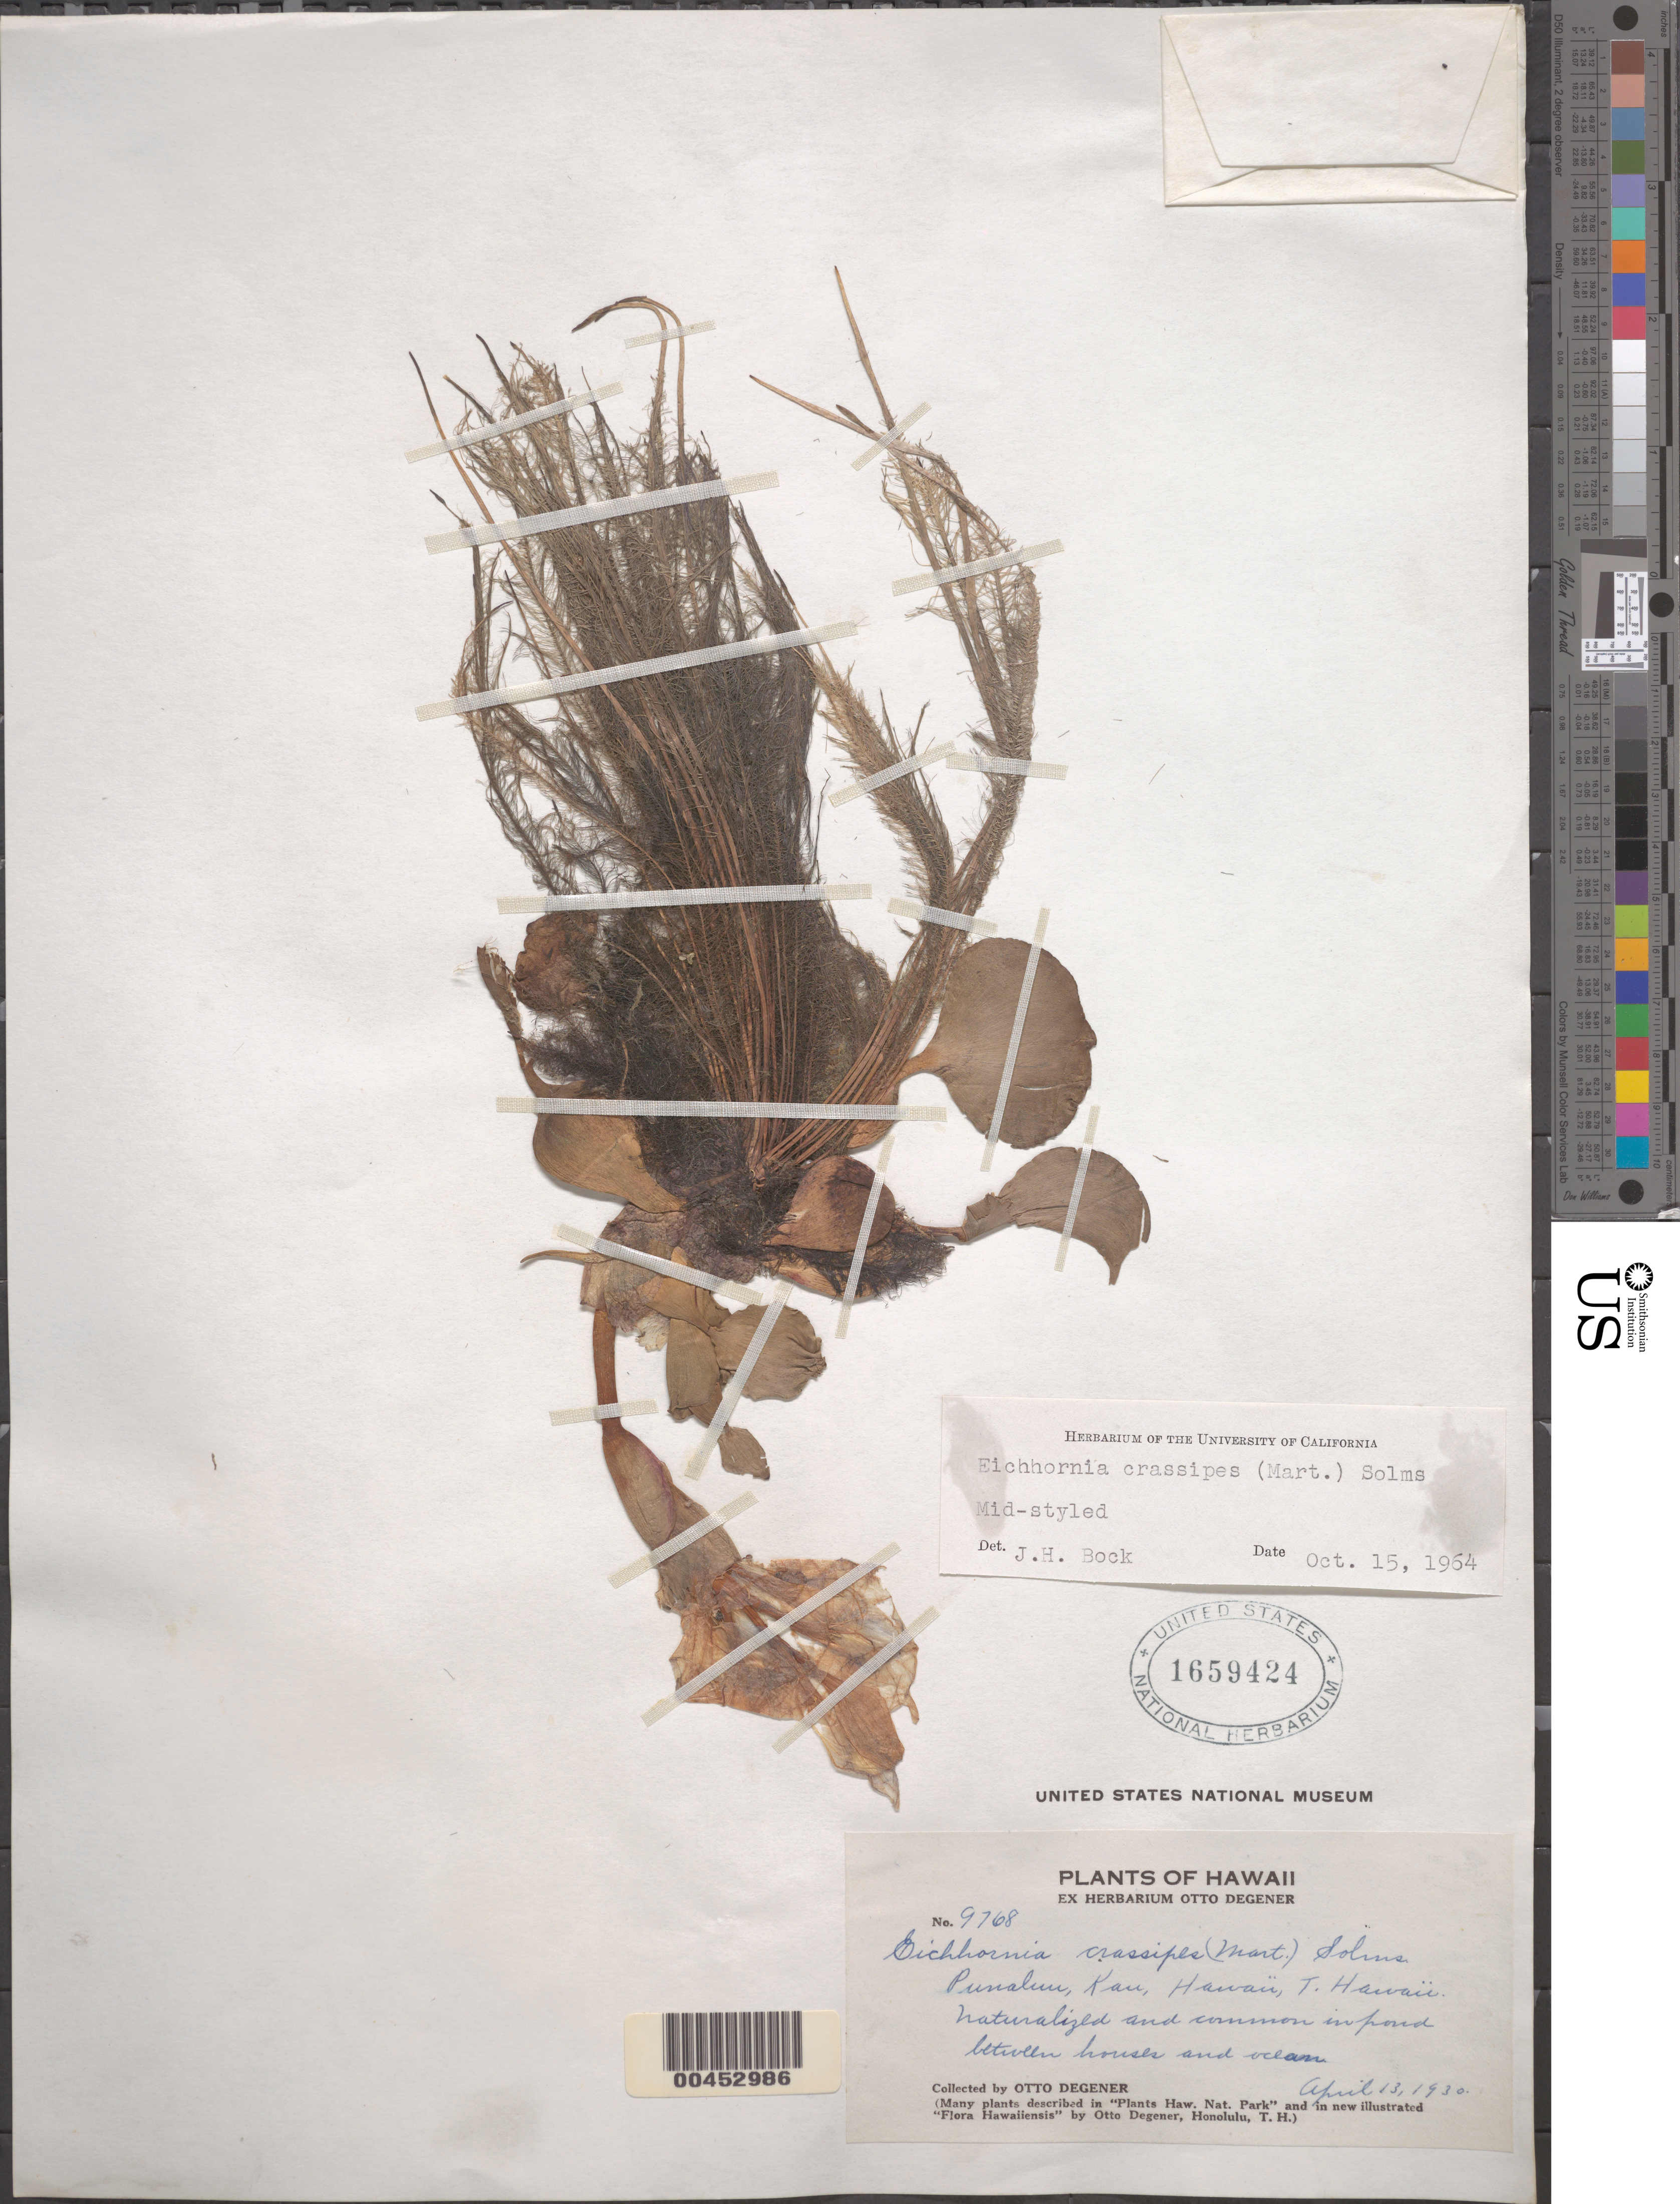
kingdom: Plantae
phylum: Tracheophyta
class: Liliopsida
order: Commelinales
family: Pontederiaceae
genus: Eichhornia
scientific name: Eichhornia crassipes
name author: (Mart.) Solms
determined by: Bock, J. H.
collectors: O. Degener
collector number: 9768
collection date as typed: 13 Apr 1930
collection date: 1930-04-13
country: United States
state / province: Hawaii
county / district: Hawaii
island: Hawaii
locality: Punaluu, Kau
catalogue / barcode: US 1659424